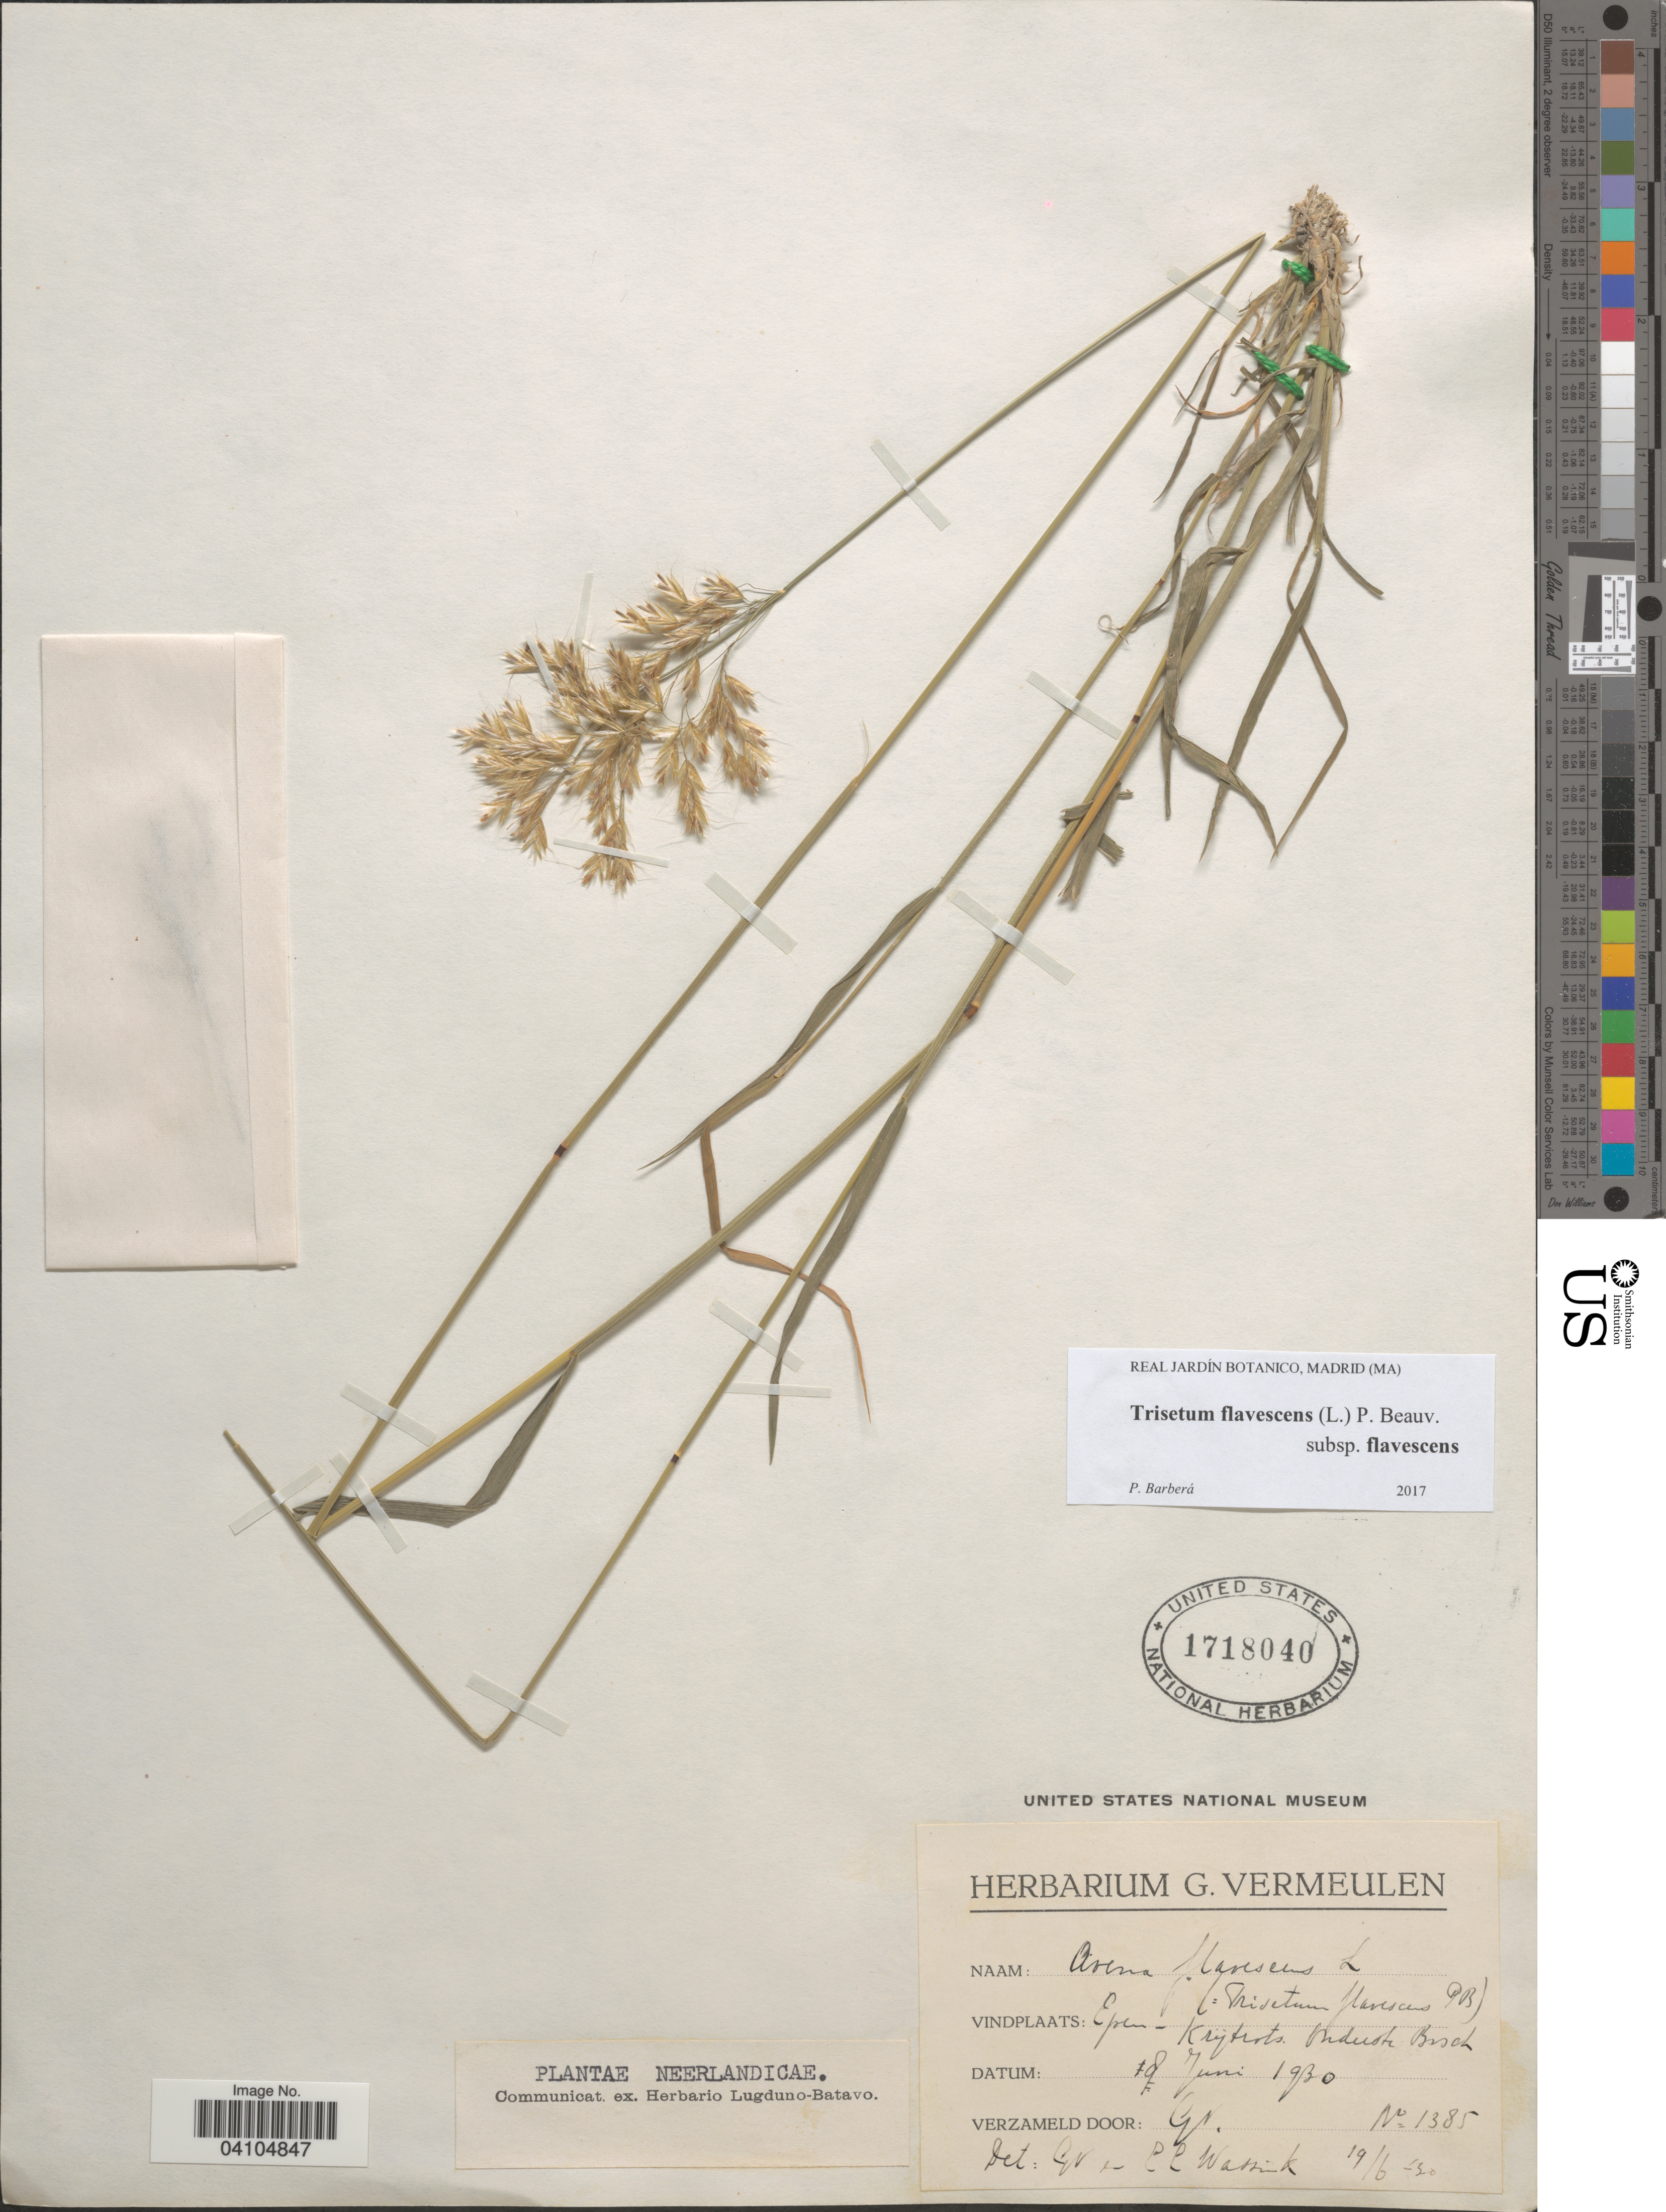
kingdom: Plantae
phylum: Tracheophyta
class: Liliopsida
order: Poales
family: Poaceae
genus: Trisetum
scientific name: Trisetum flavescens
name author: (L.) P. Beauv.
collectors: G. Vermeulen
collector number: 1385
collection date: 1930-06-08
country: Netherlands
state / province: Limburg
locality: Epen - Krijtrots.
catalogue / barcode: US 1718040